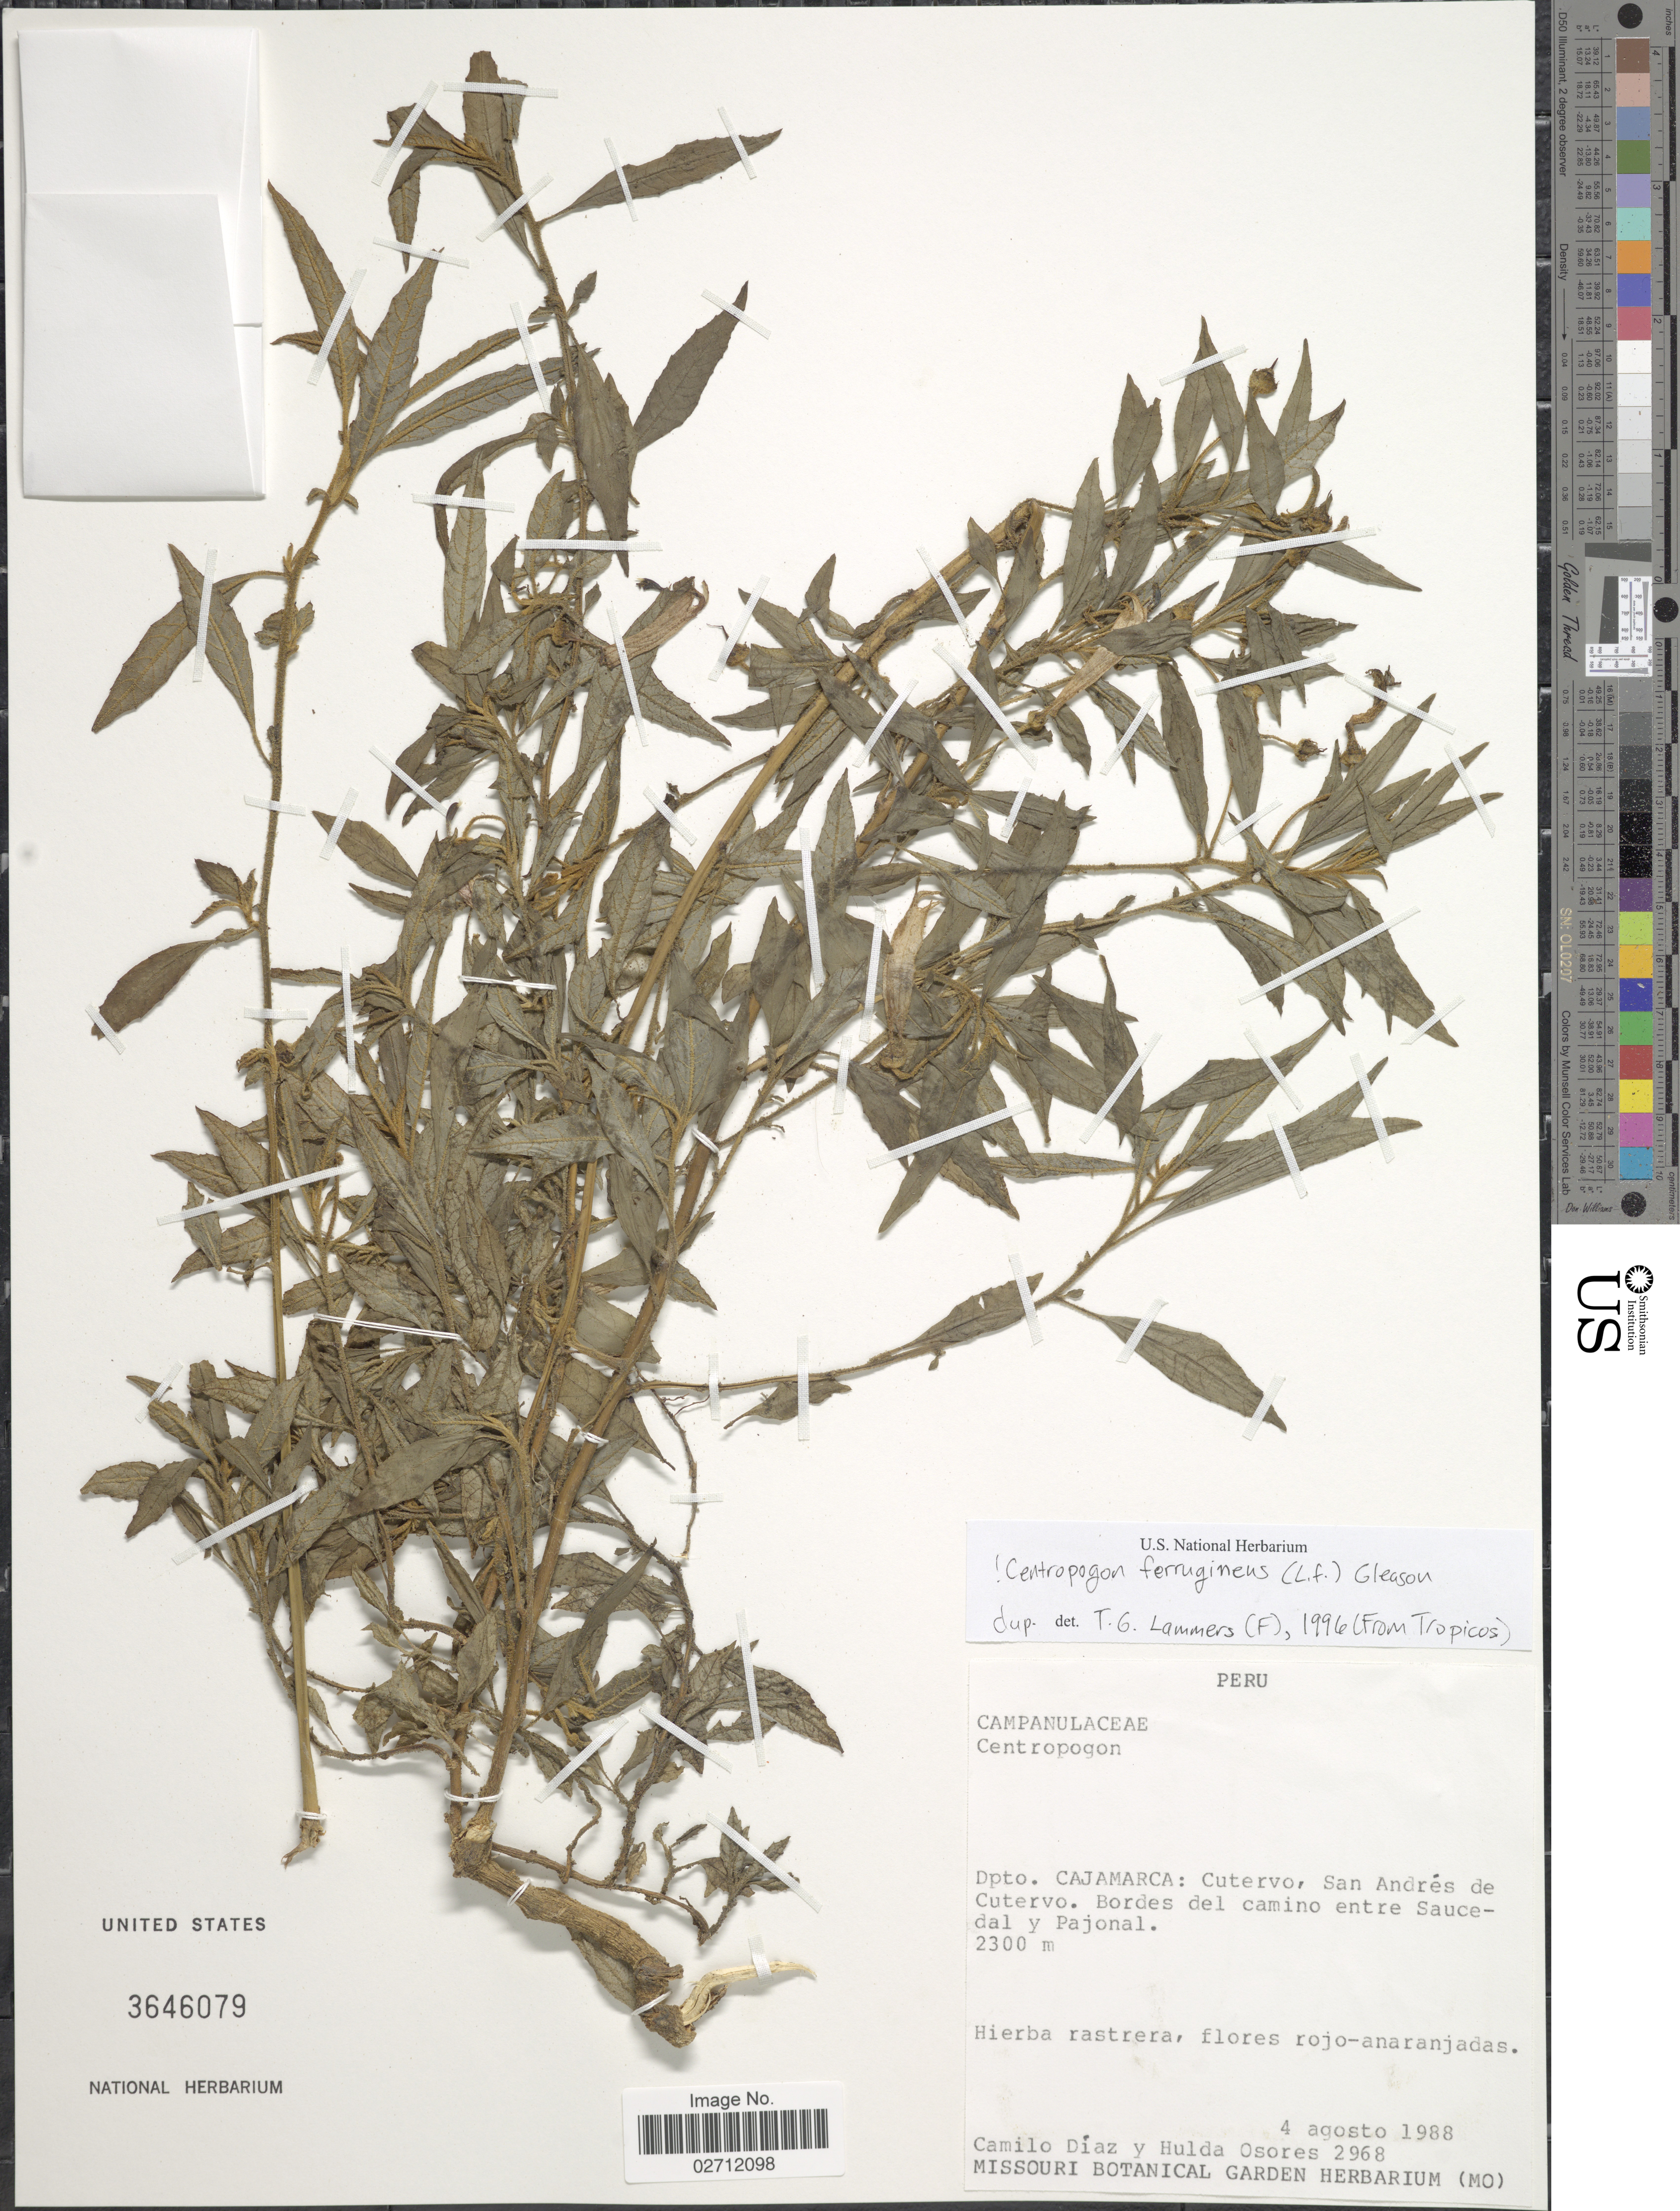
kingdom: Plantae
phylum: Tracheophyta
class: Magnoliopsida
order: Asterales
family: Campanulaceae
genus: Centropogon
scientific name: Centropogon ferrugineus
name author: (L. f.) Gleason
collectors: C. Díaz & H. Osores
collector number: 2968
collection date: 1988-08-04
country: Peru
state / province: Cajamarca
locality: Cutervo, San Andres de Cutervo, Bordes del camino entre Saucedal y Pajonal.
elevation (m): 2300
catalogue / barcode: US 2646079